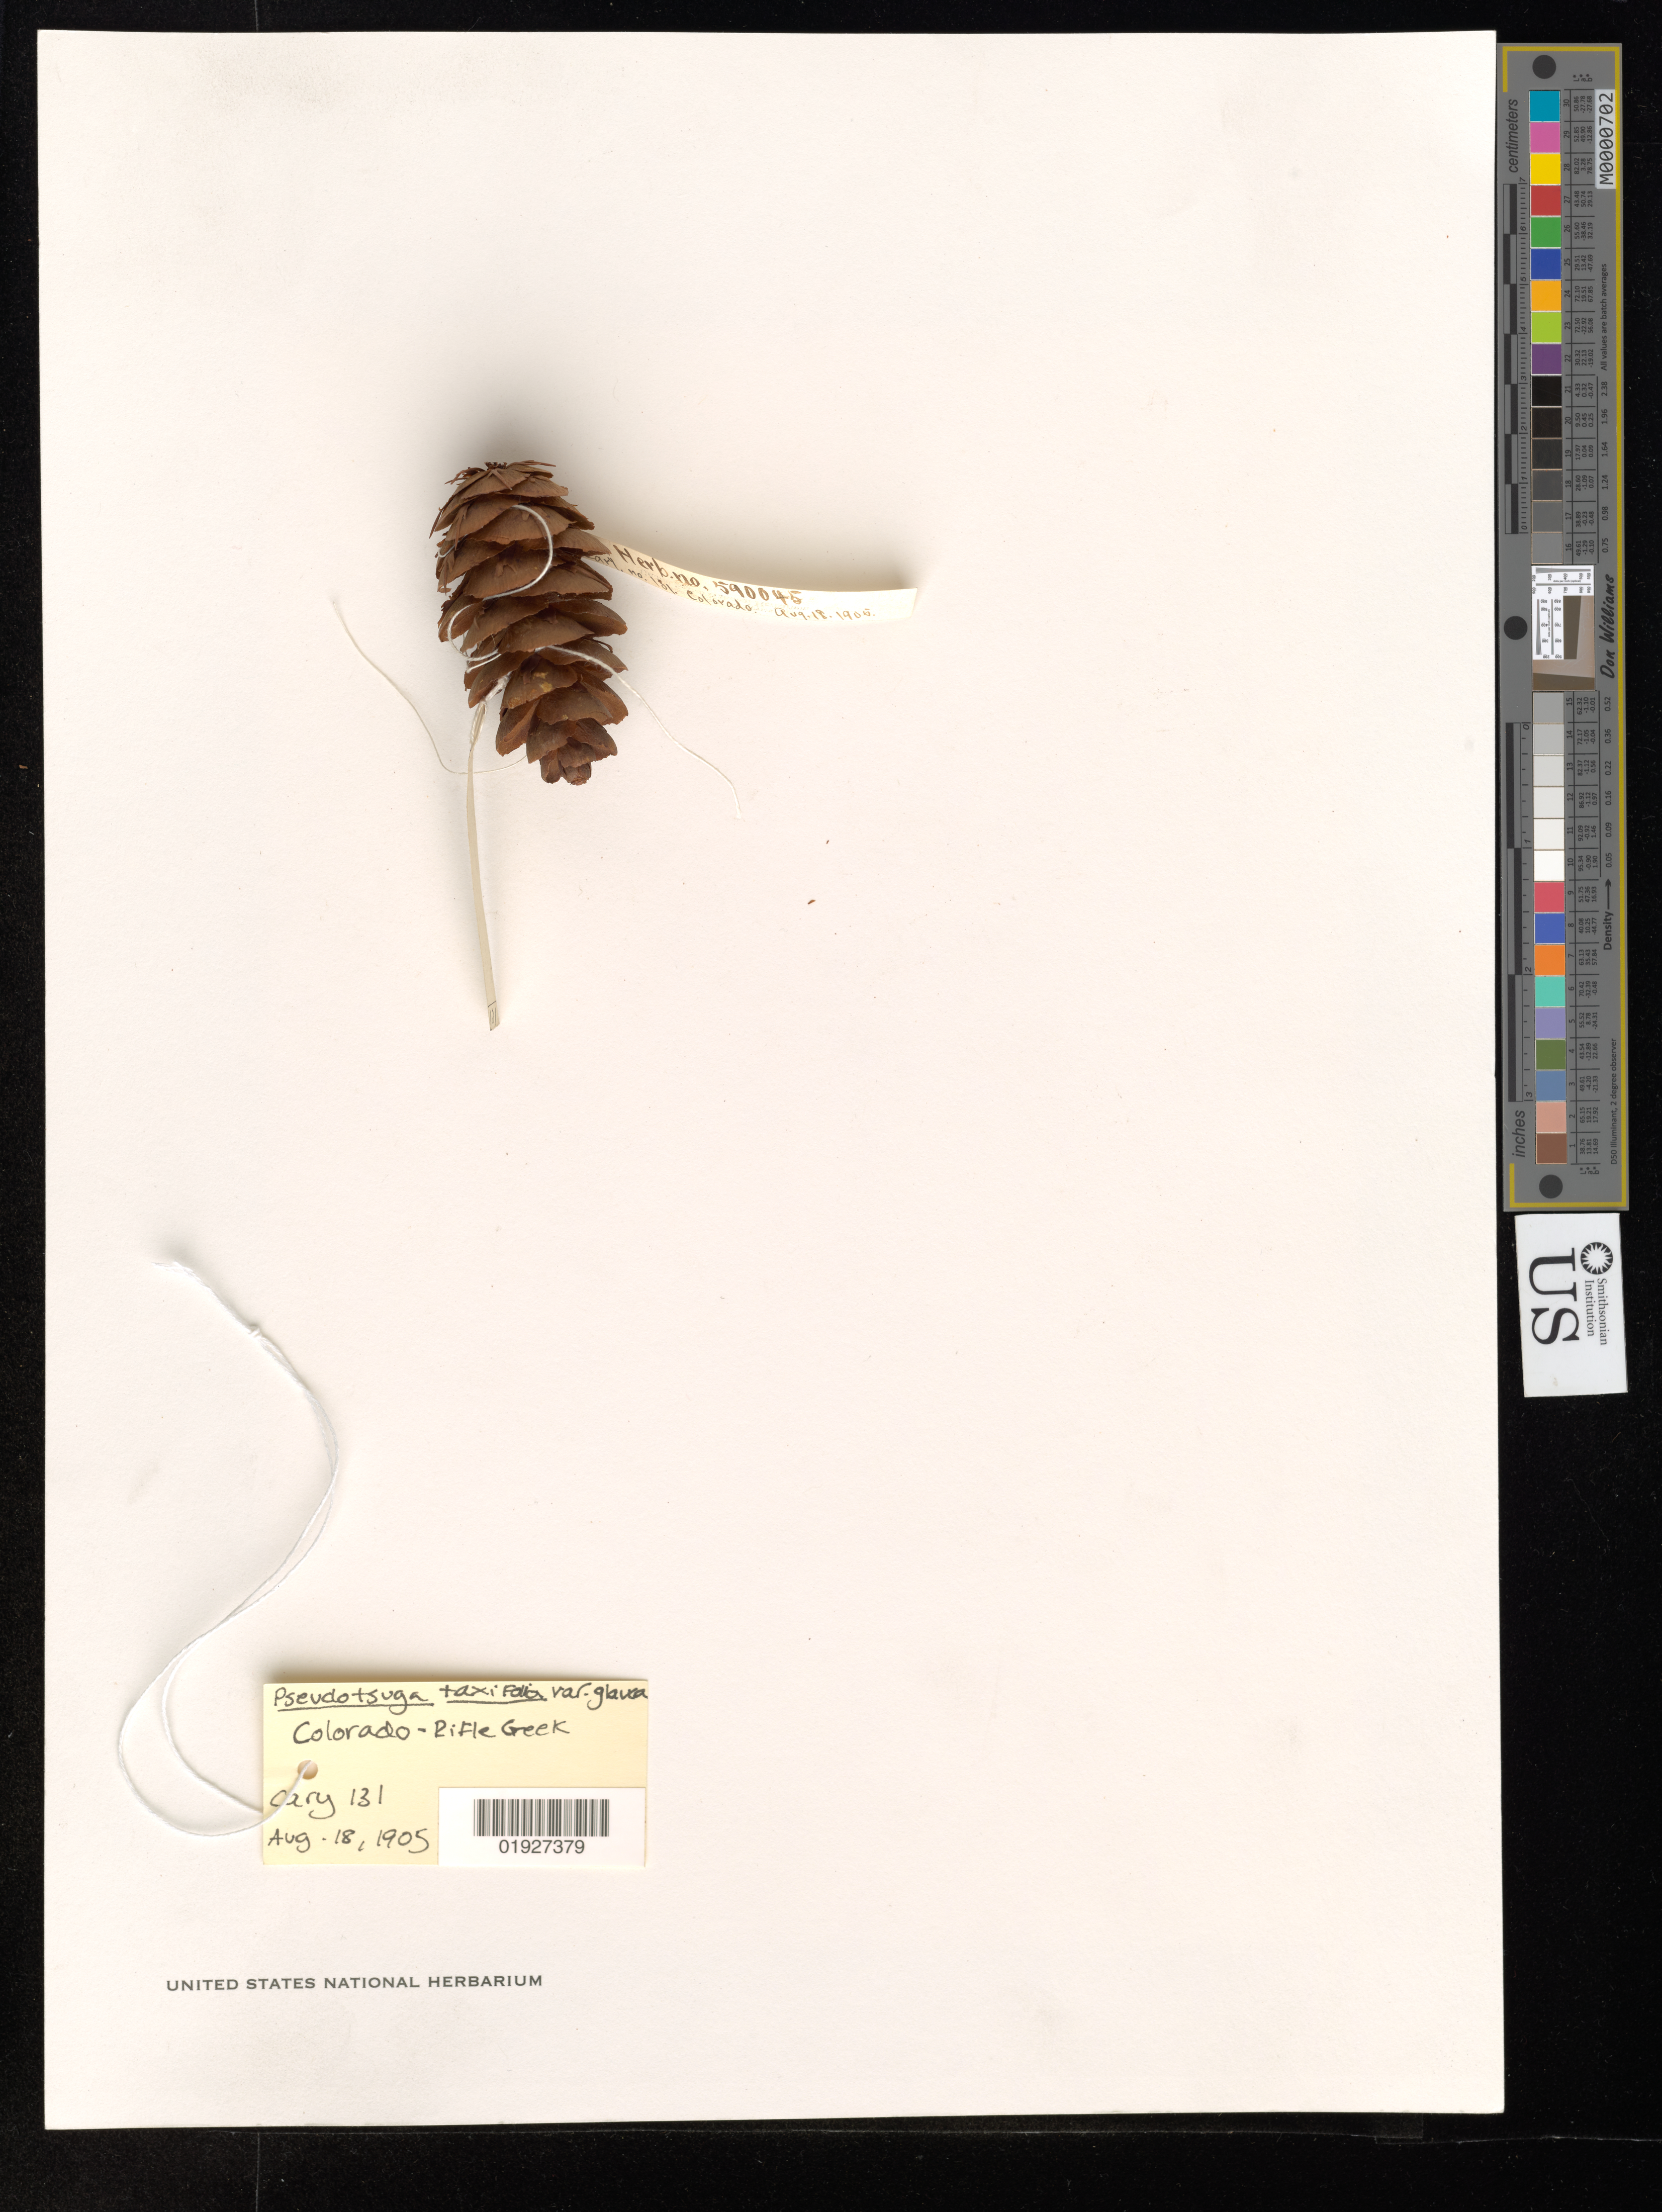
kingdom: Plantae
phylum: Tracheophyta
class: Pinopsida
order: Pinales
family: Pinaceae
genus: Pseudotsuga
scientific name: Pseudotsuga taxifolia var. glauca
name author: Sudw.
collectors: M. Cary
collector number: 131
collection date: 1905-08-18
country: United States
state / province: Colorado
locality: E. FK. Rifle Creek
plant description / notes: Herb. no. 590045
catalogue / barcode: US 590045